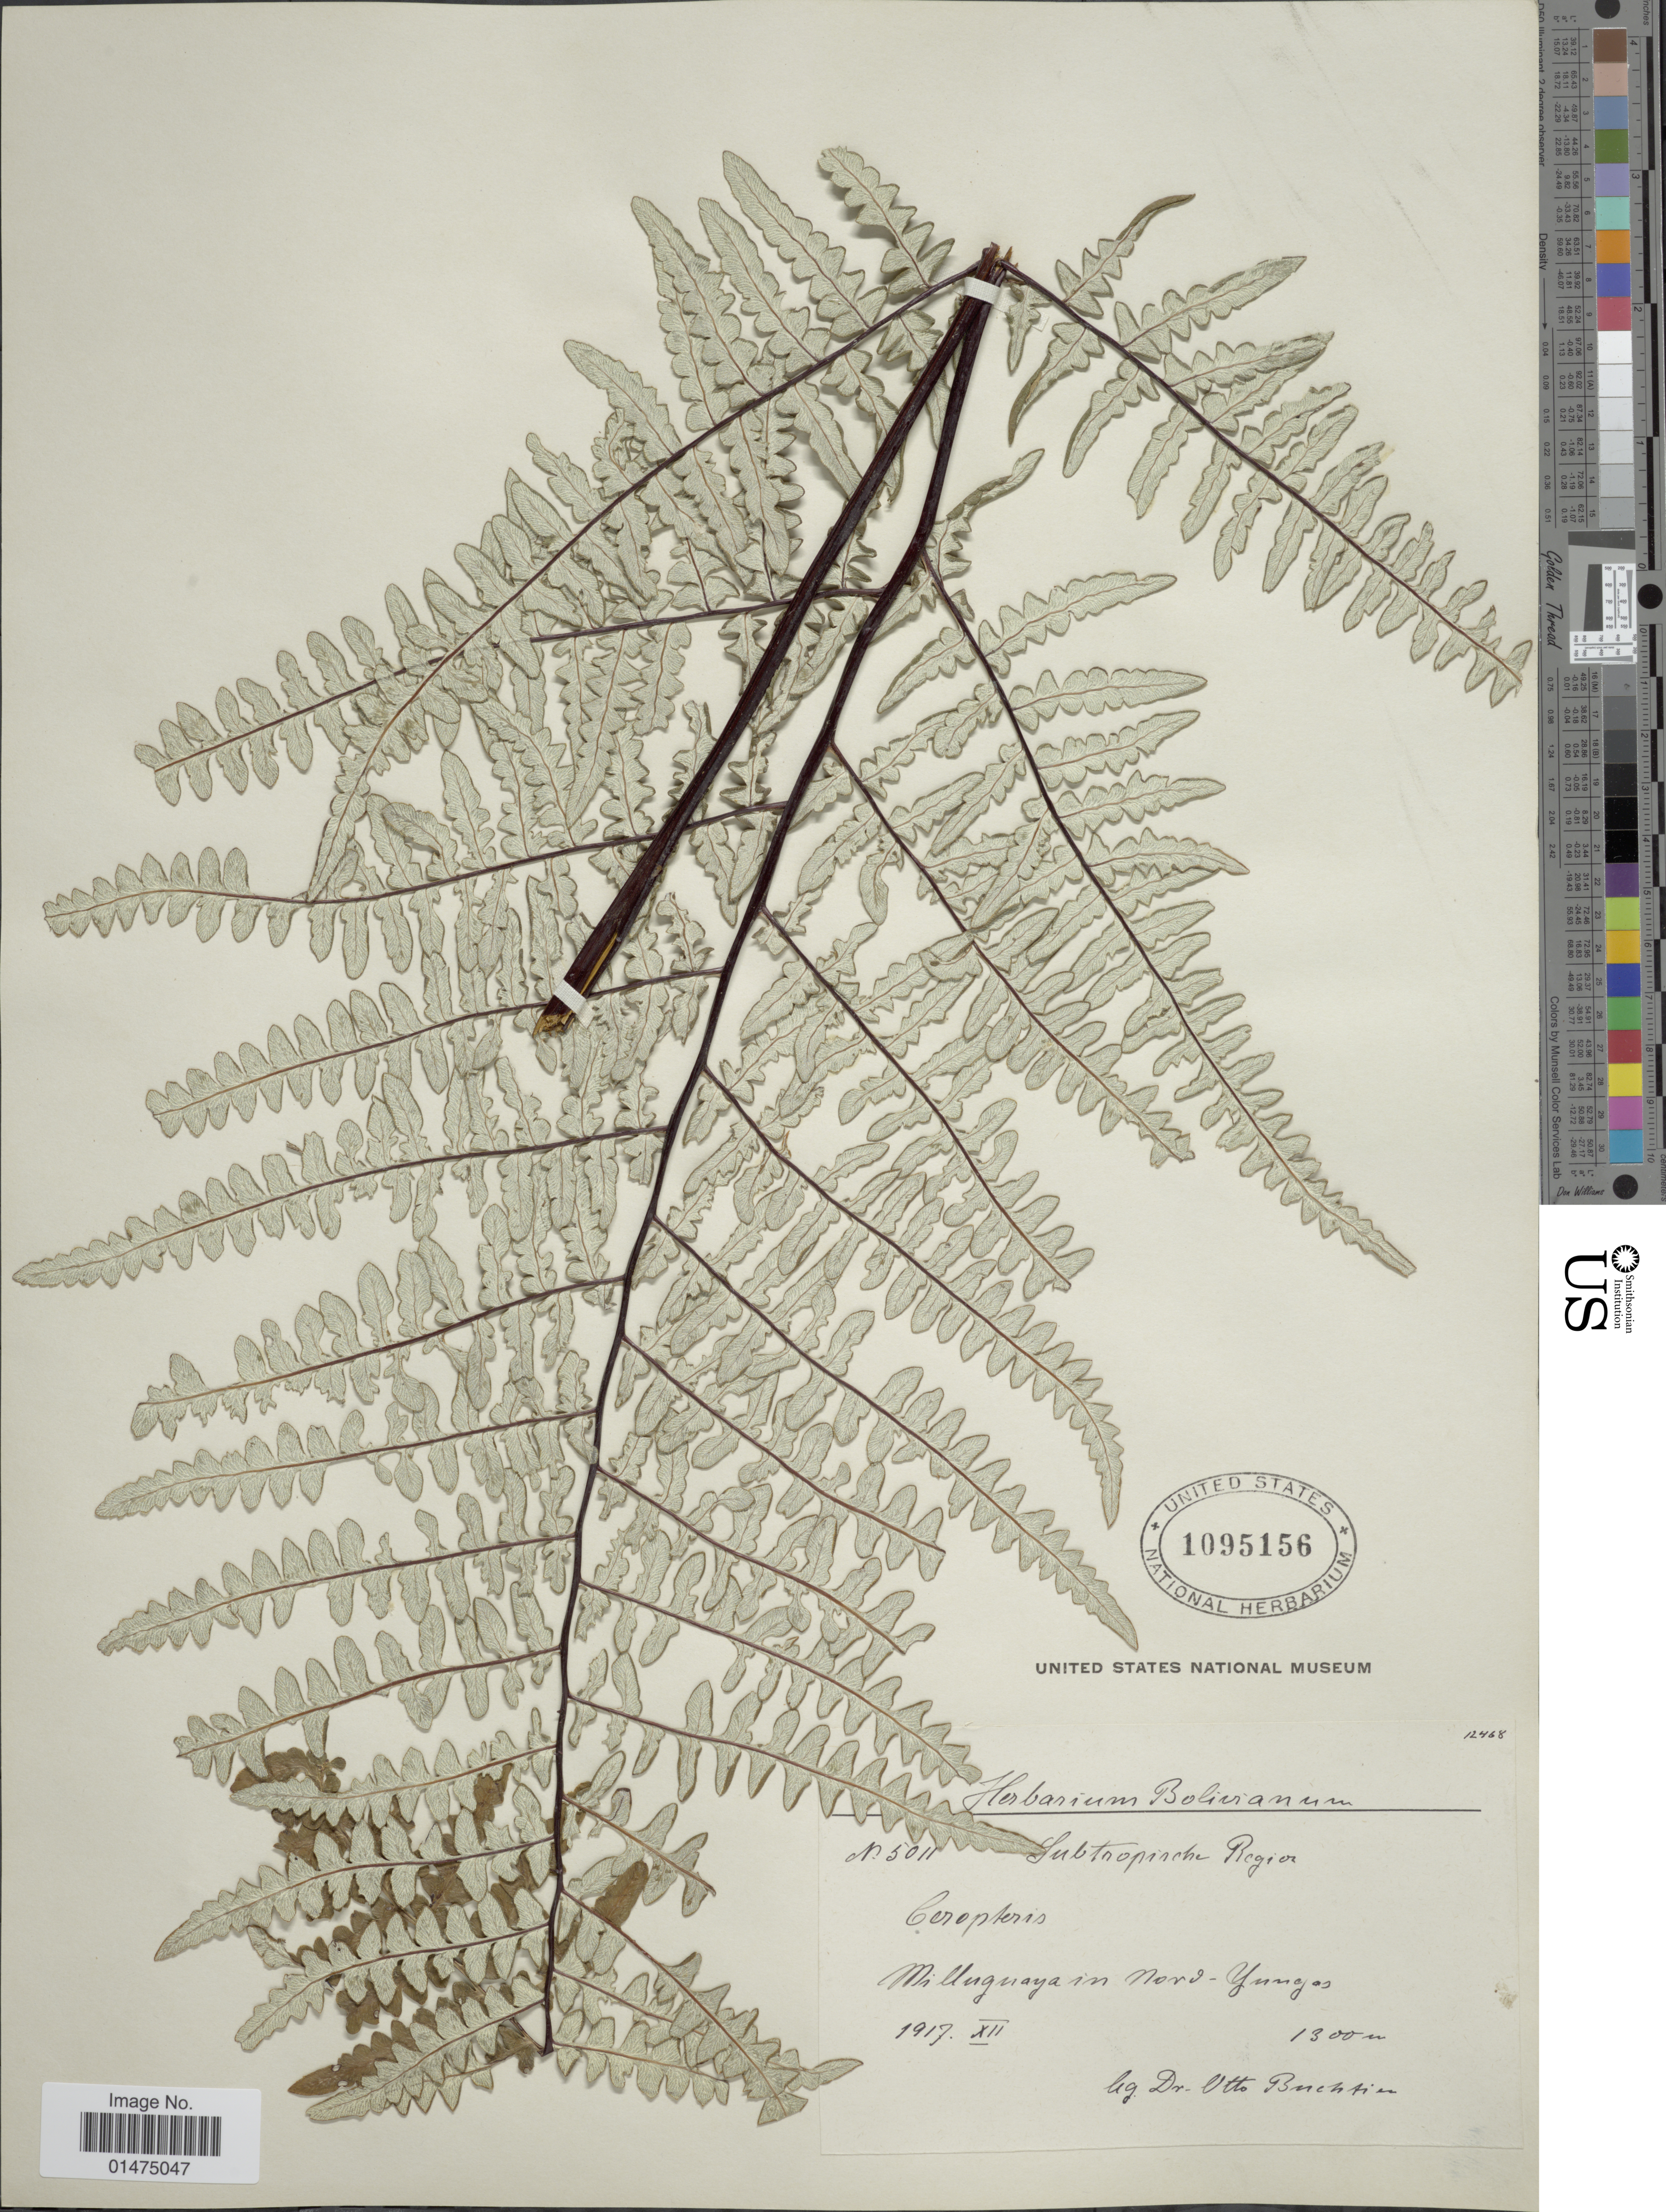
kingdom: Plantae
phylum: Tracheophyta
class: Polypodiopsida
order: Polypodiales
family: Pteridaceae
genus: Pityrogramma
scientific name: Pityrogramma ebenea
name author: (L.) Proctor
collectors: O. Buchtien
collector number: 5011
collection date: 1917-12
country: Bolivia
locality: Milluguaya in Nord-Yungas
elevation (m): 1300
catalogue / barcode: US 1095156